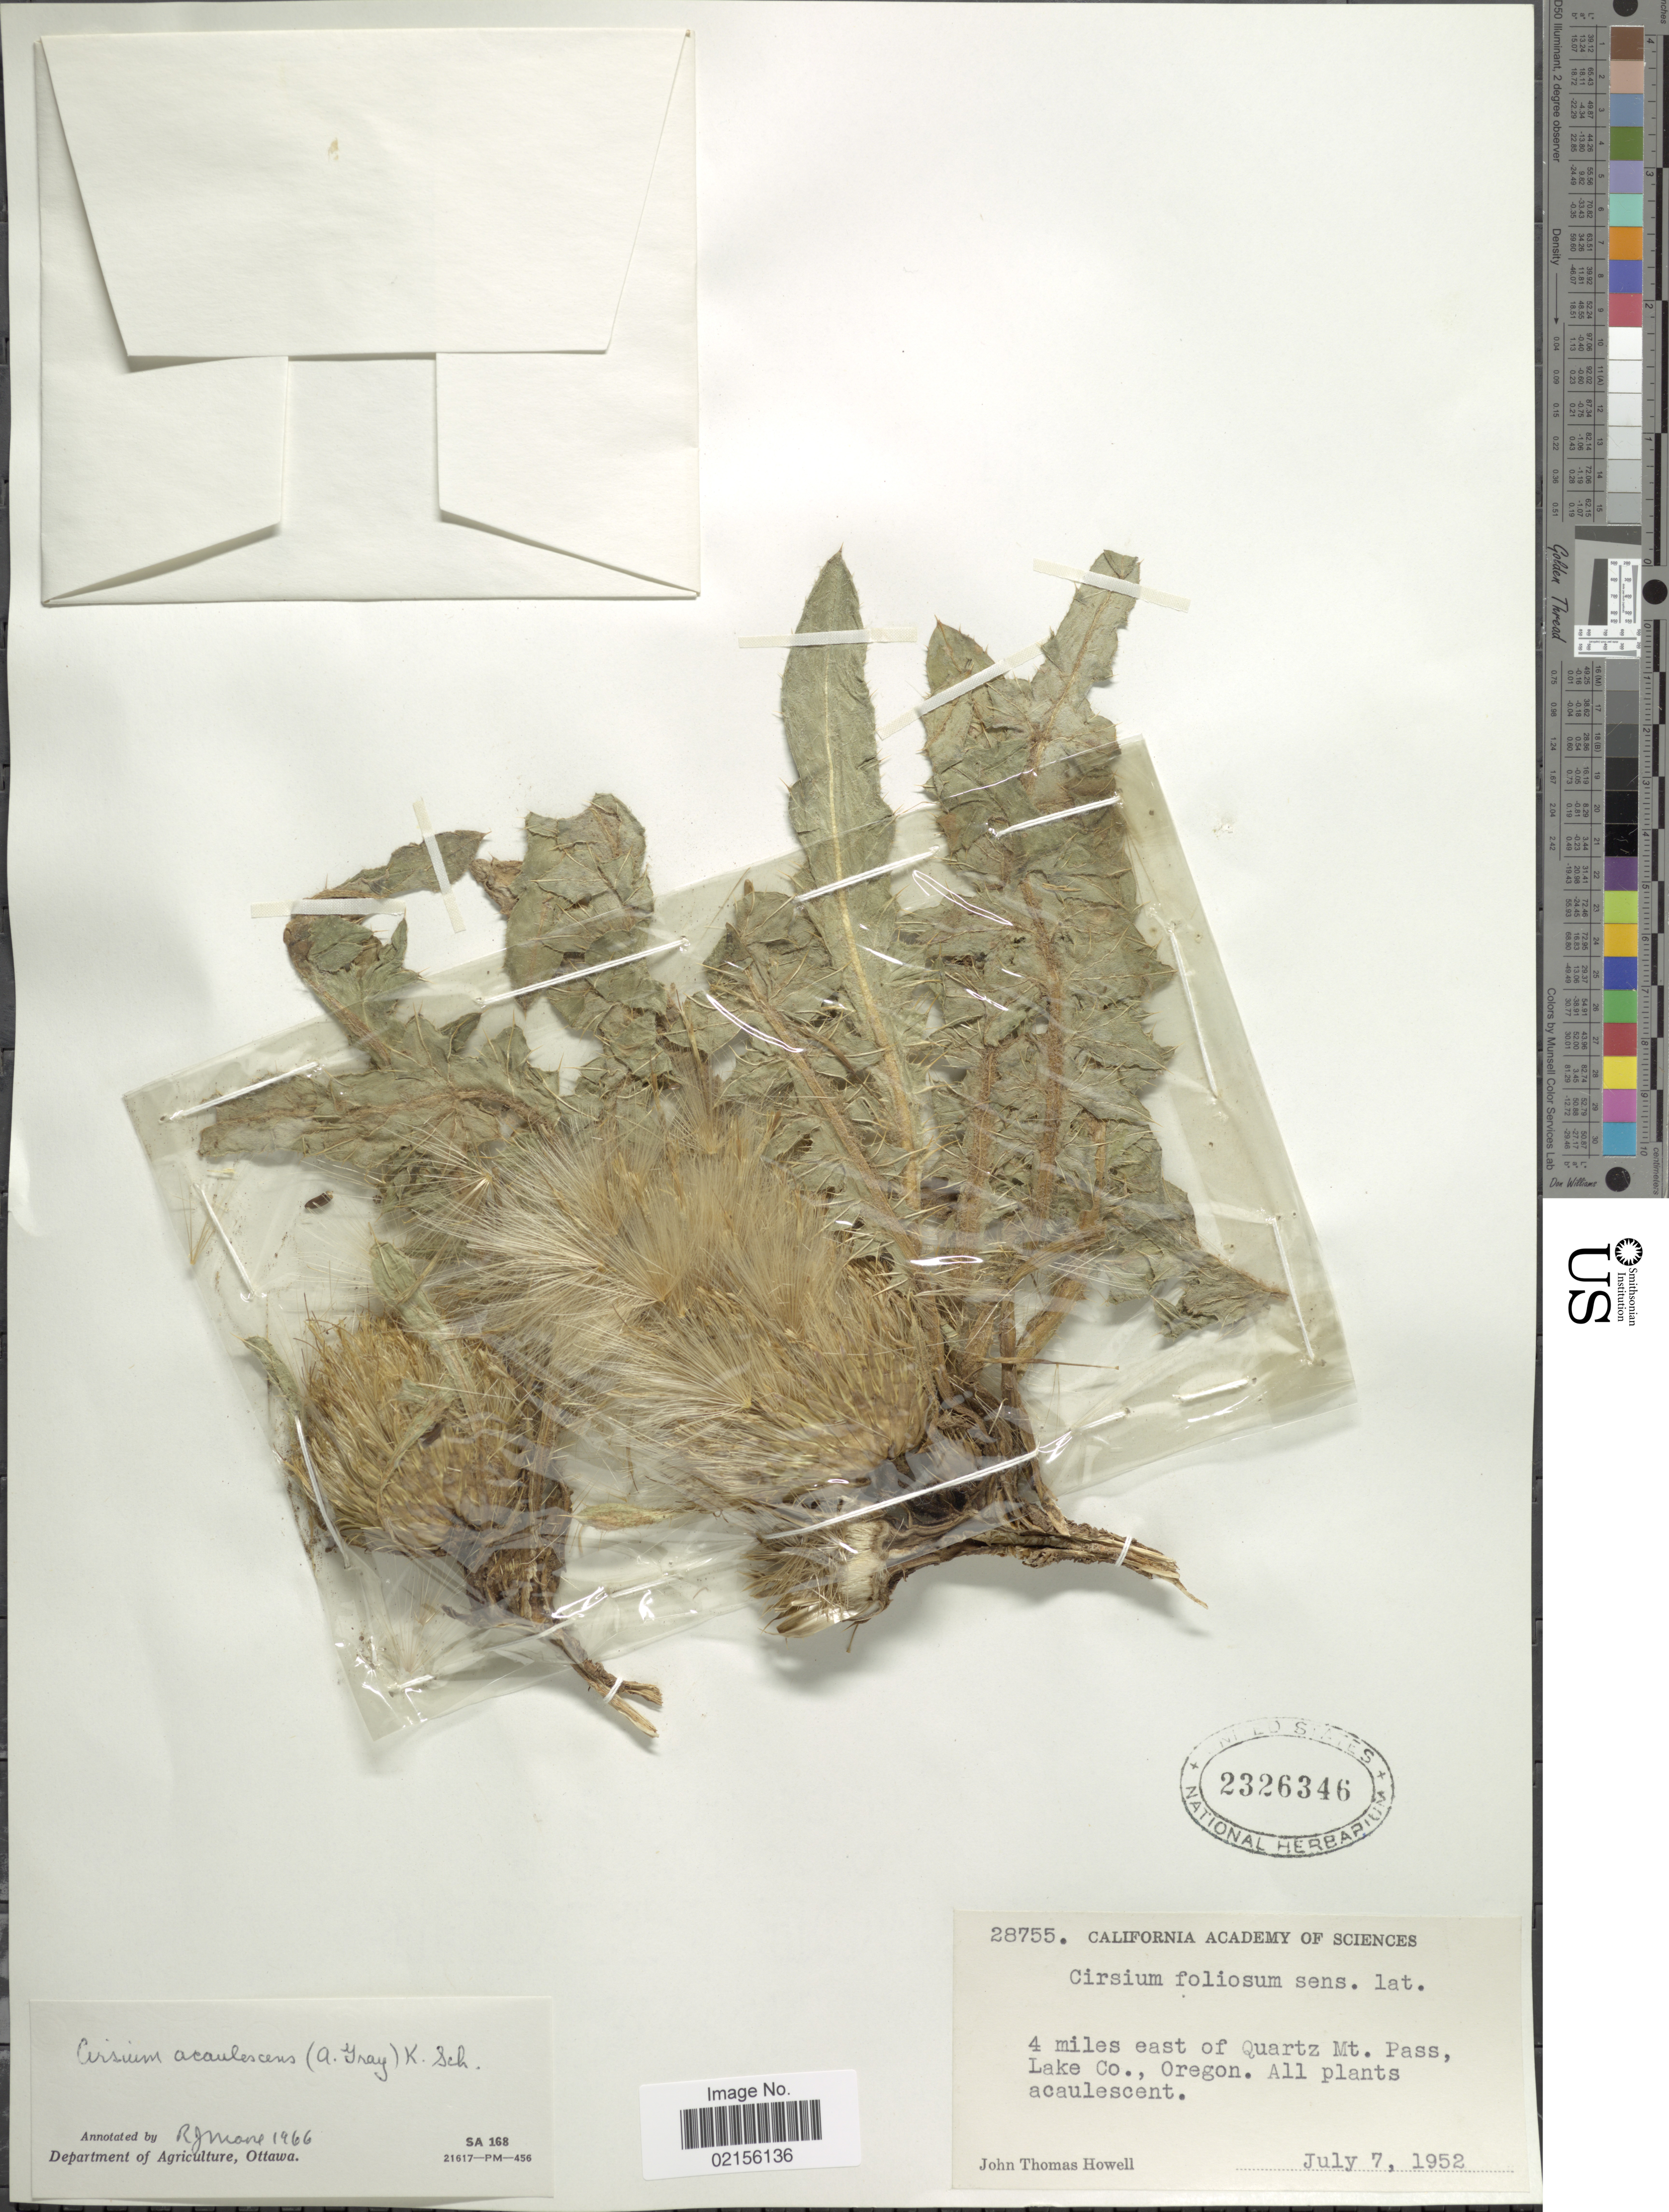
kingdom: Plantae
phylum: Tracheophyta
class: Magnoliopsida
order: Asterales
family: Asteraceae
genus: Cirsium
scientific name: Cirsium scariosum var. americanum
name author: (A. Gray) D.J. Keil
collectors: J. T. Howell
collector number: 28755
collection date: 1952-07-07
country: United States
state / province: Oregon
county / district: Lake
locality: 4 miles east of Quartz Mt. Pass, Lake Co.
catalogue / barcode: US 2326346